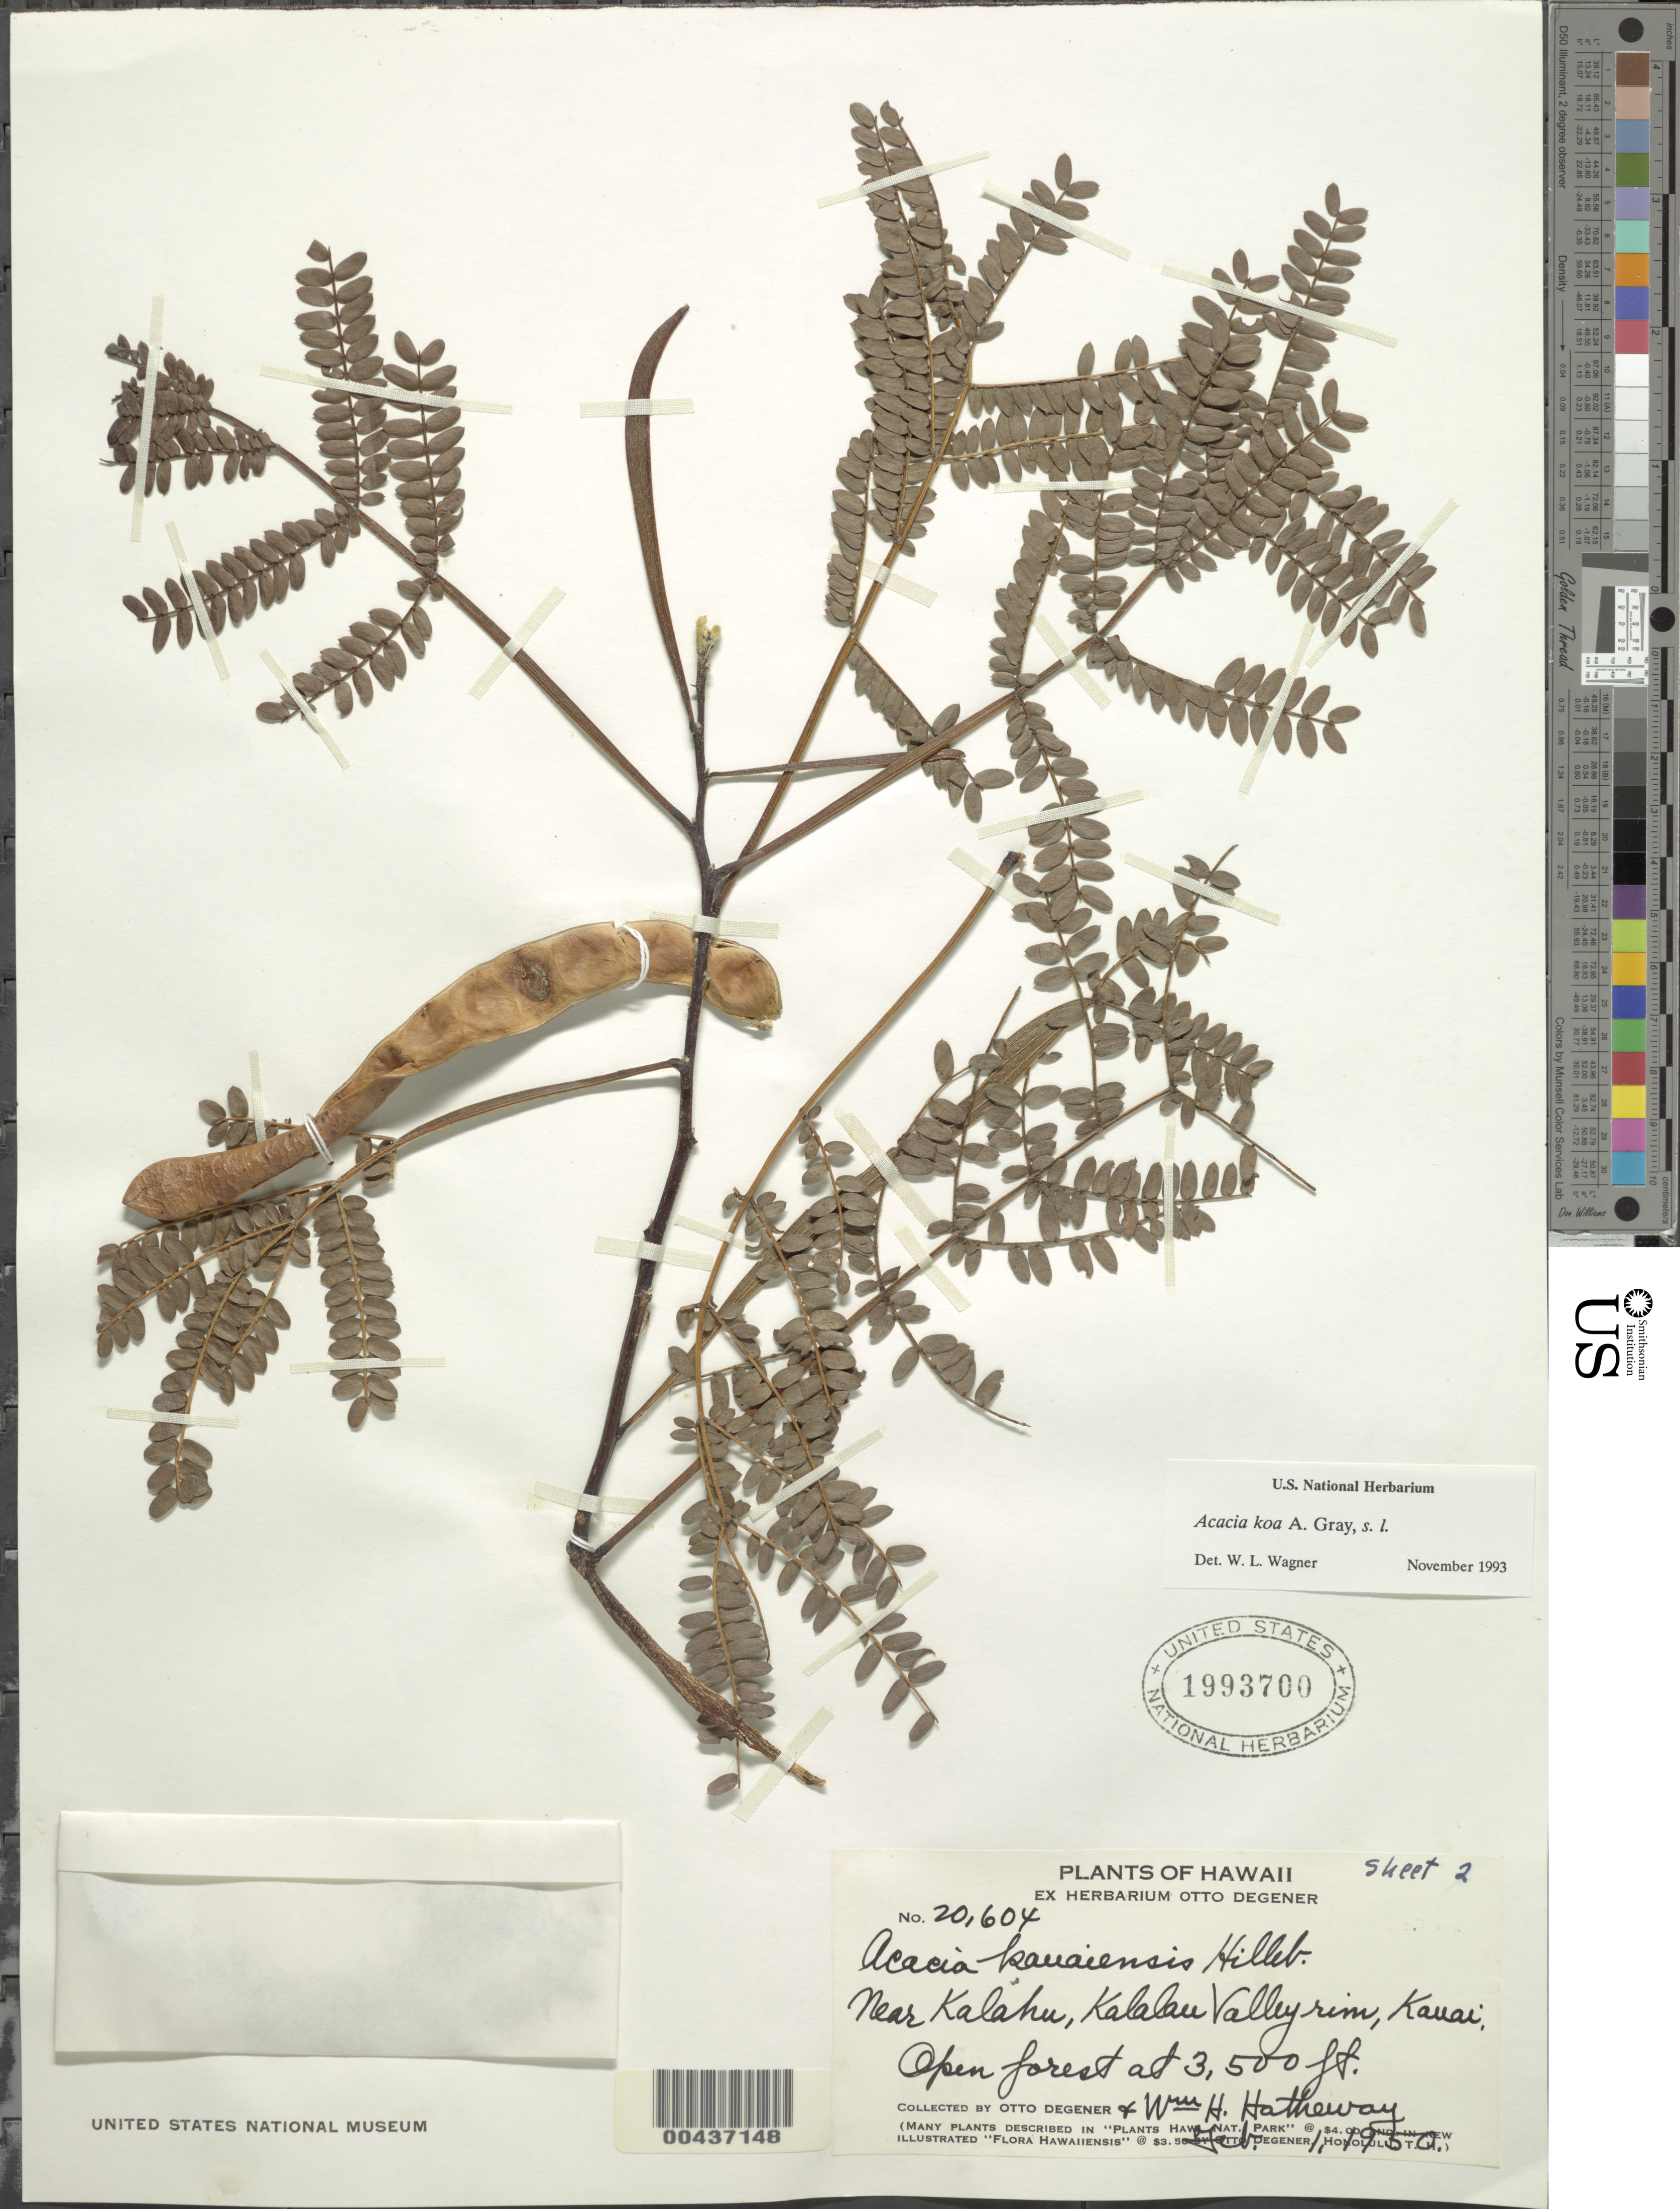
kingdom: Plantae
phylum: Tracheophyta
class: Magnoliopsida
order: Fabales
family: Fabaceae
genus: Acacia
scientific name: Acacia koa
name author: A. Gray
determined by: Wagner, W. L., (BOT), Smithsonian Institution - National Museum of Natural History (UNITED STATES)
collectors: O. Degener & W. H. Hatheway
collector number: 20604, sht 2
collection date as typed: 1 Feb 1950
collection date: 1950-02-01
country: United States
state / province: Hawaii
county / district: Kauai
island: Kaua'i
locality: Near Kalahu, Kalalau Valley rim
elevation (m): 1067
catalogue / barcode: US 1993700